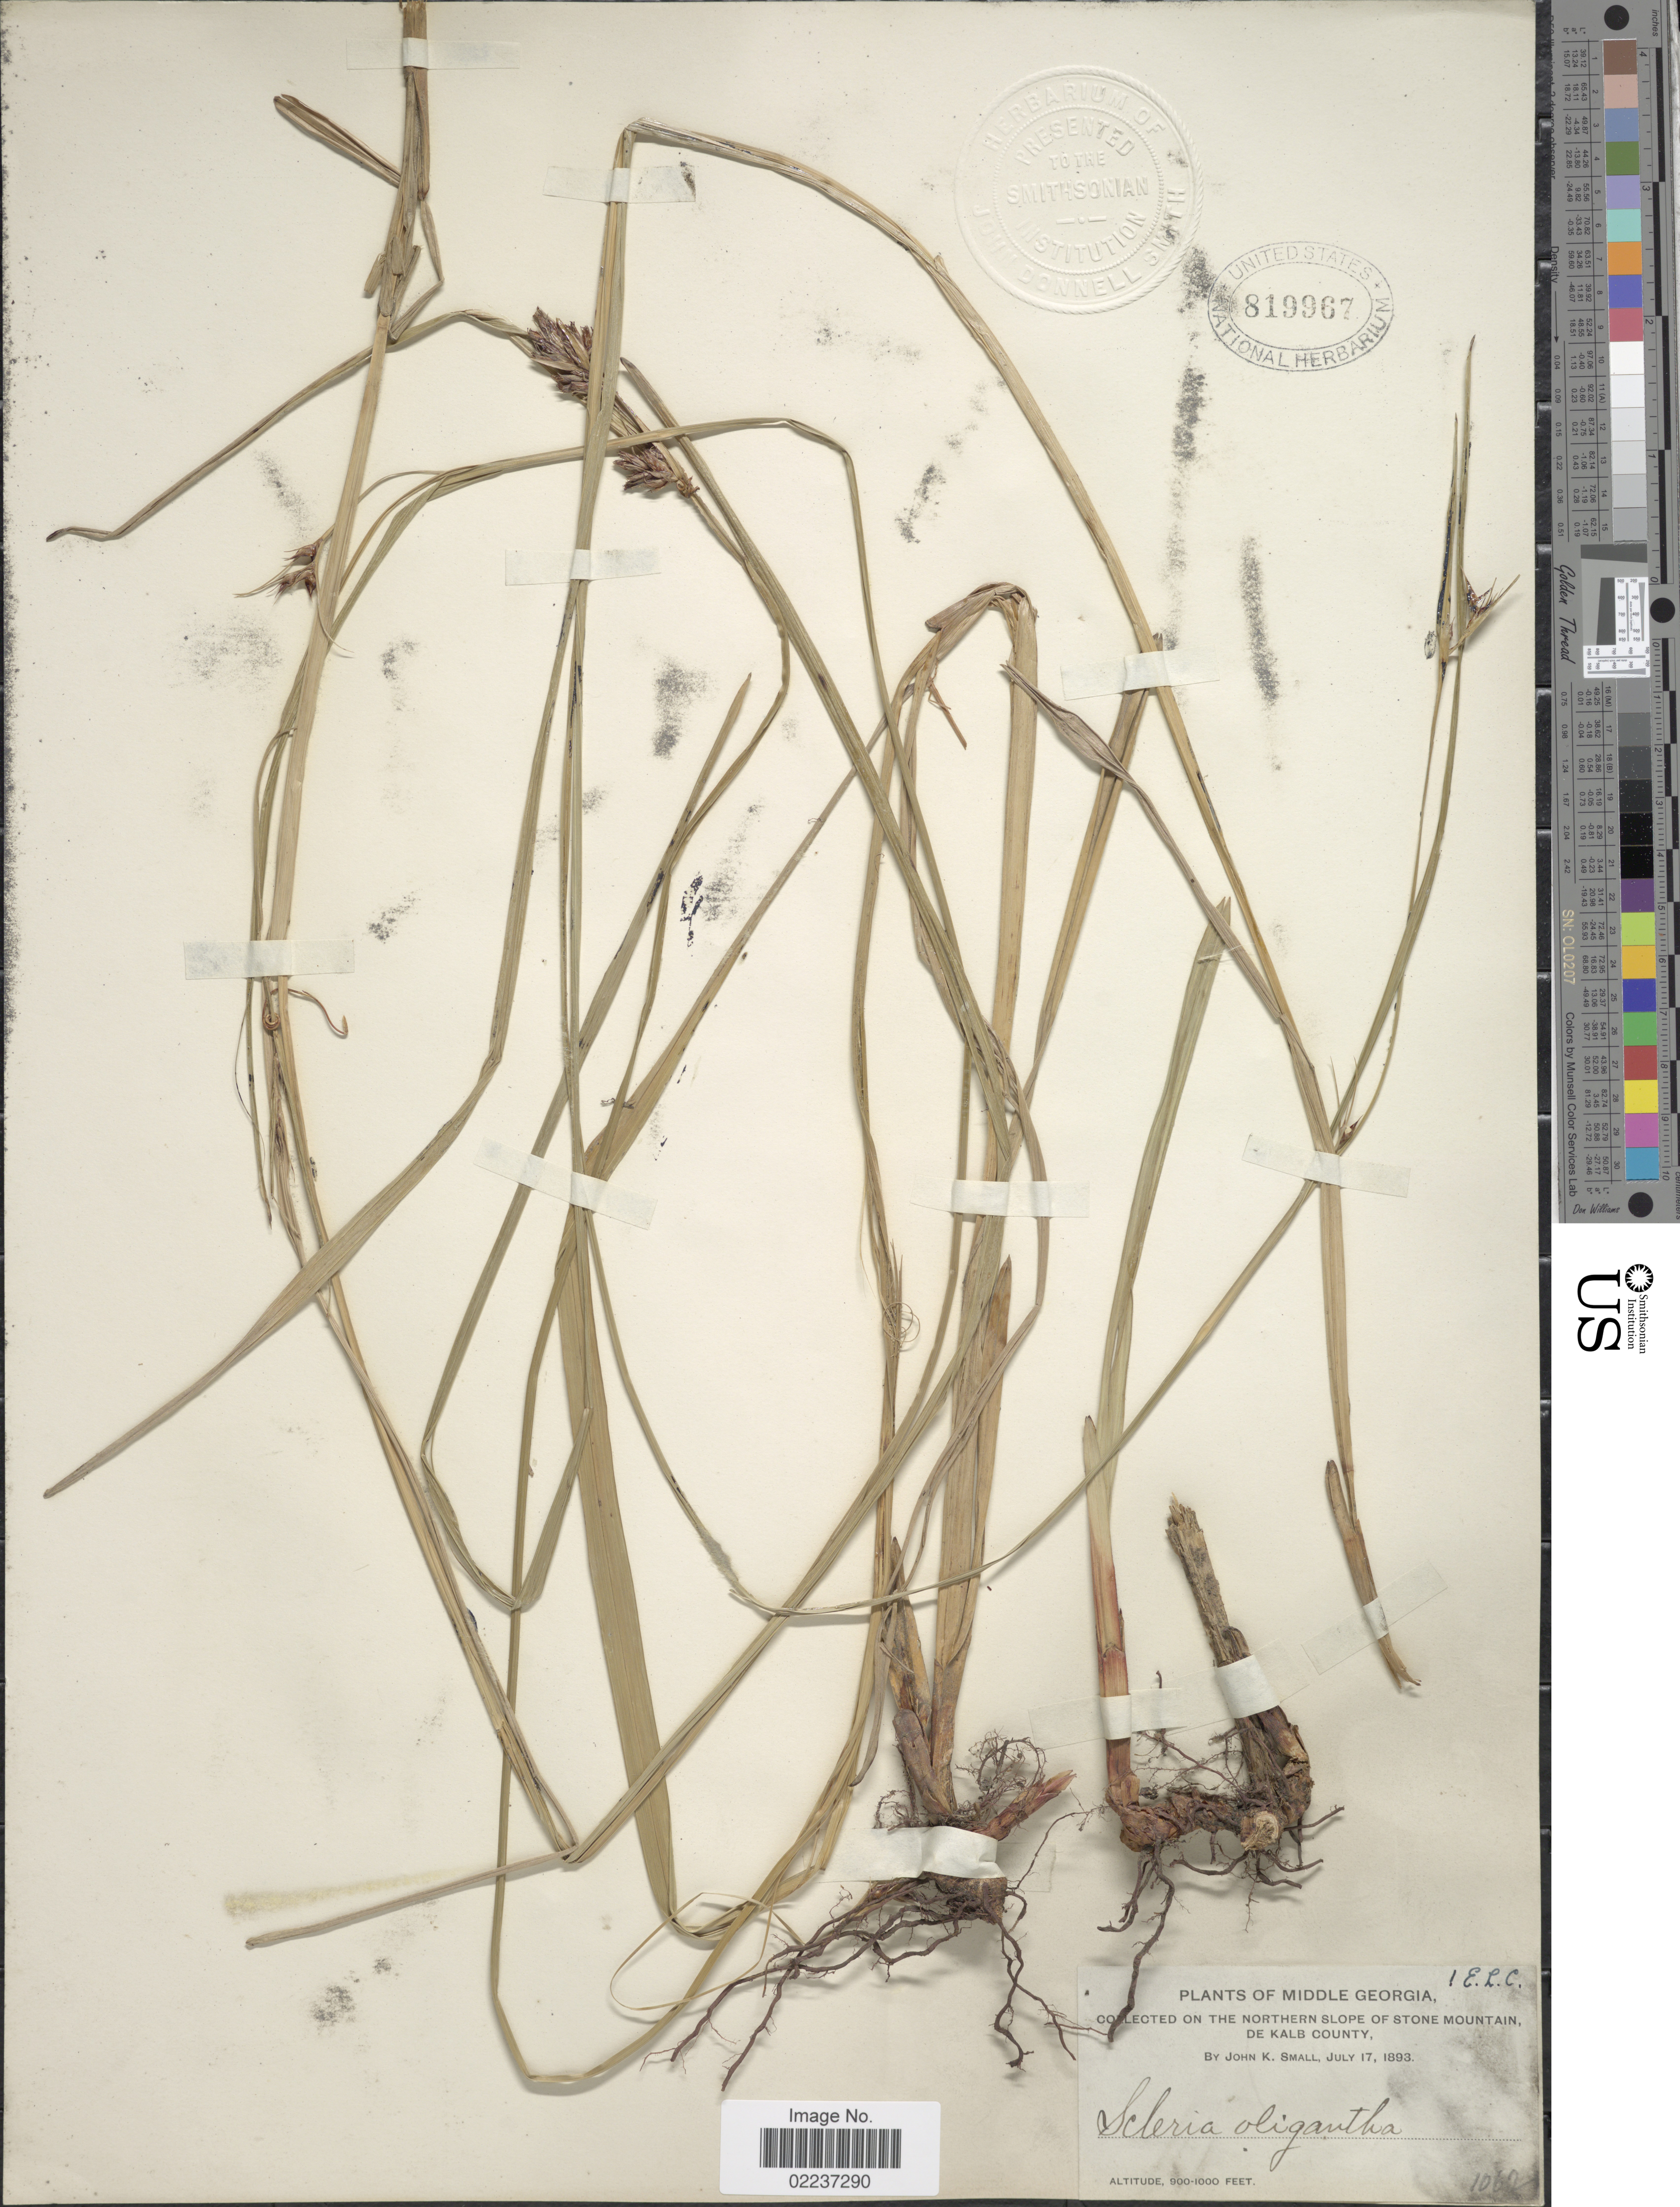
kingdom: Plantae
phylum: Tracheophyta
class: Liliopsida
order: Poales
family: Cyperaceae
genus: Scleria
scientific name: Scleria oligantha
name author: Michx.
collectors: J. K. Small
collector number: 1062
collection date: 1893-07-17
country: United States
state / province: Georgia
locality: Middle Georgia, on the northern slope of Stone Mountain, De Kalb County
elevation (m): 274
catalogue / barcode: US 819967